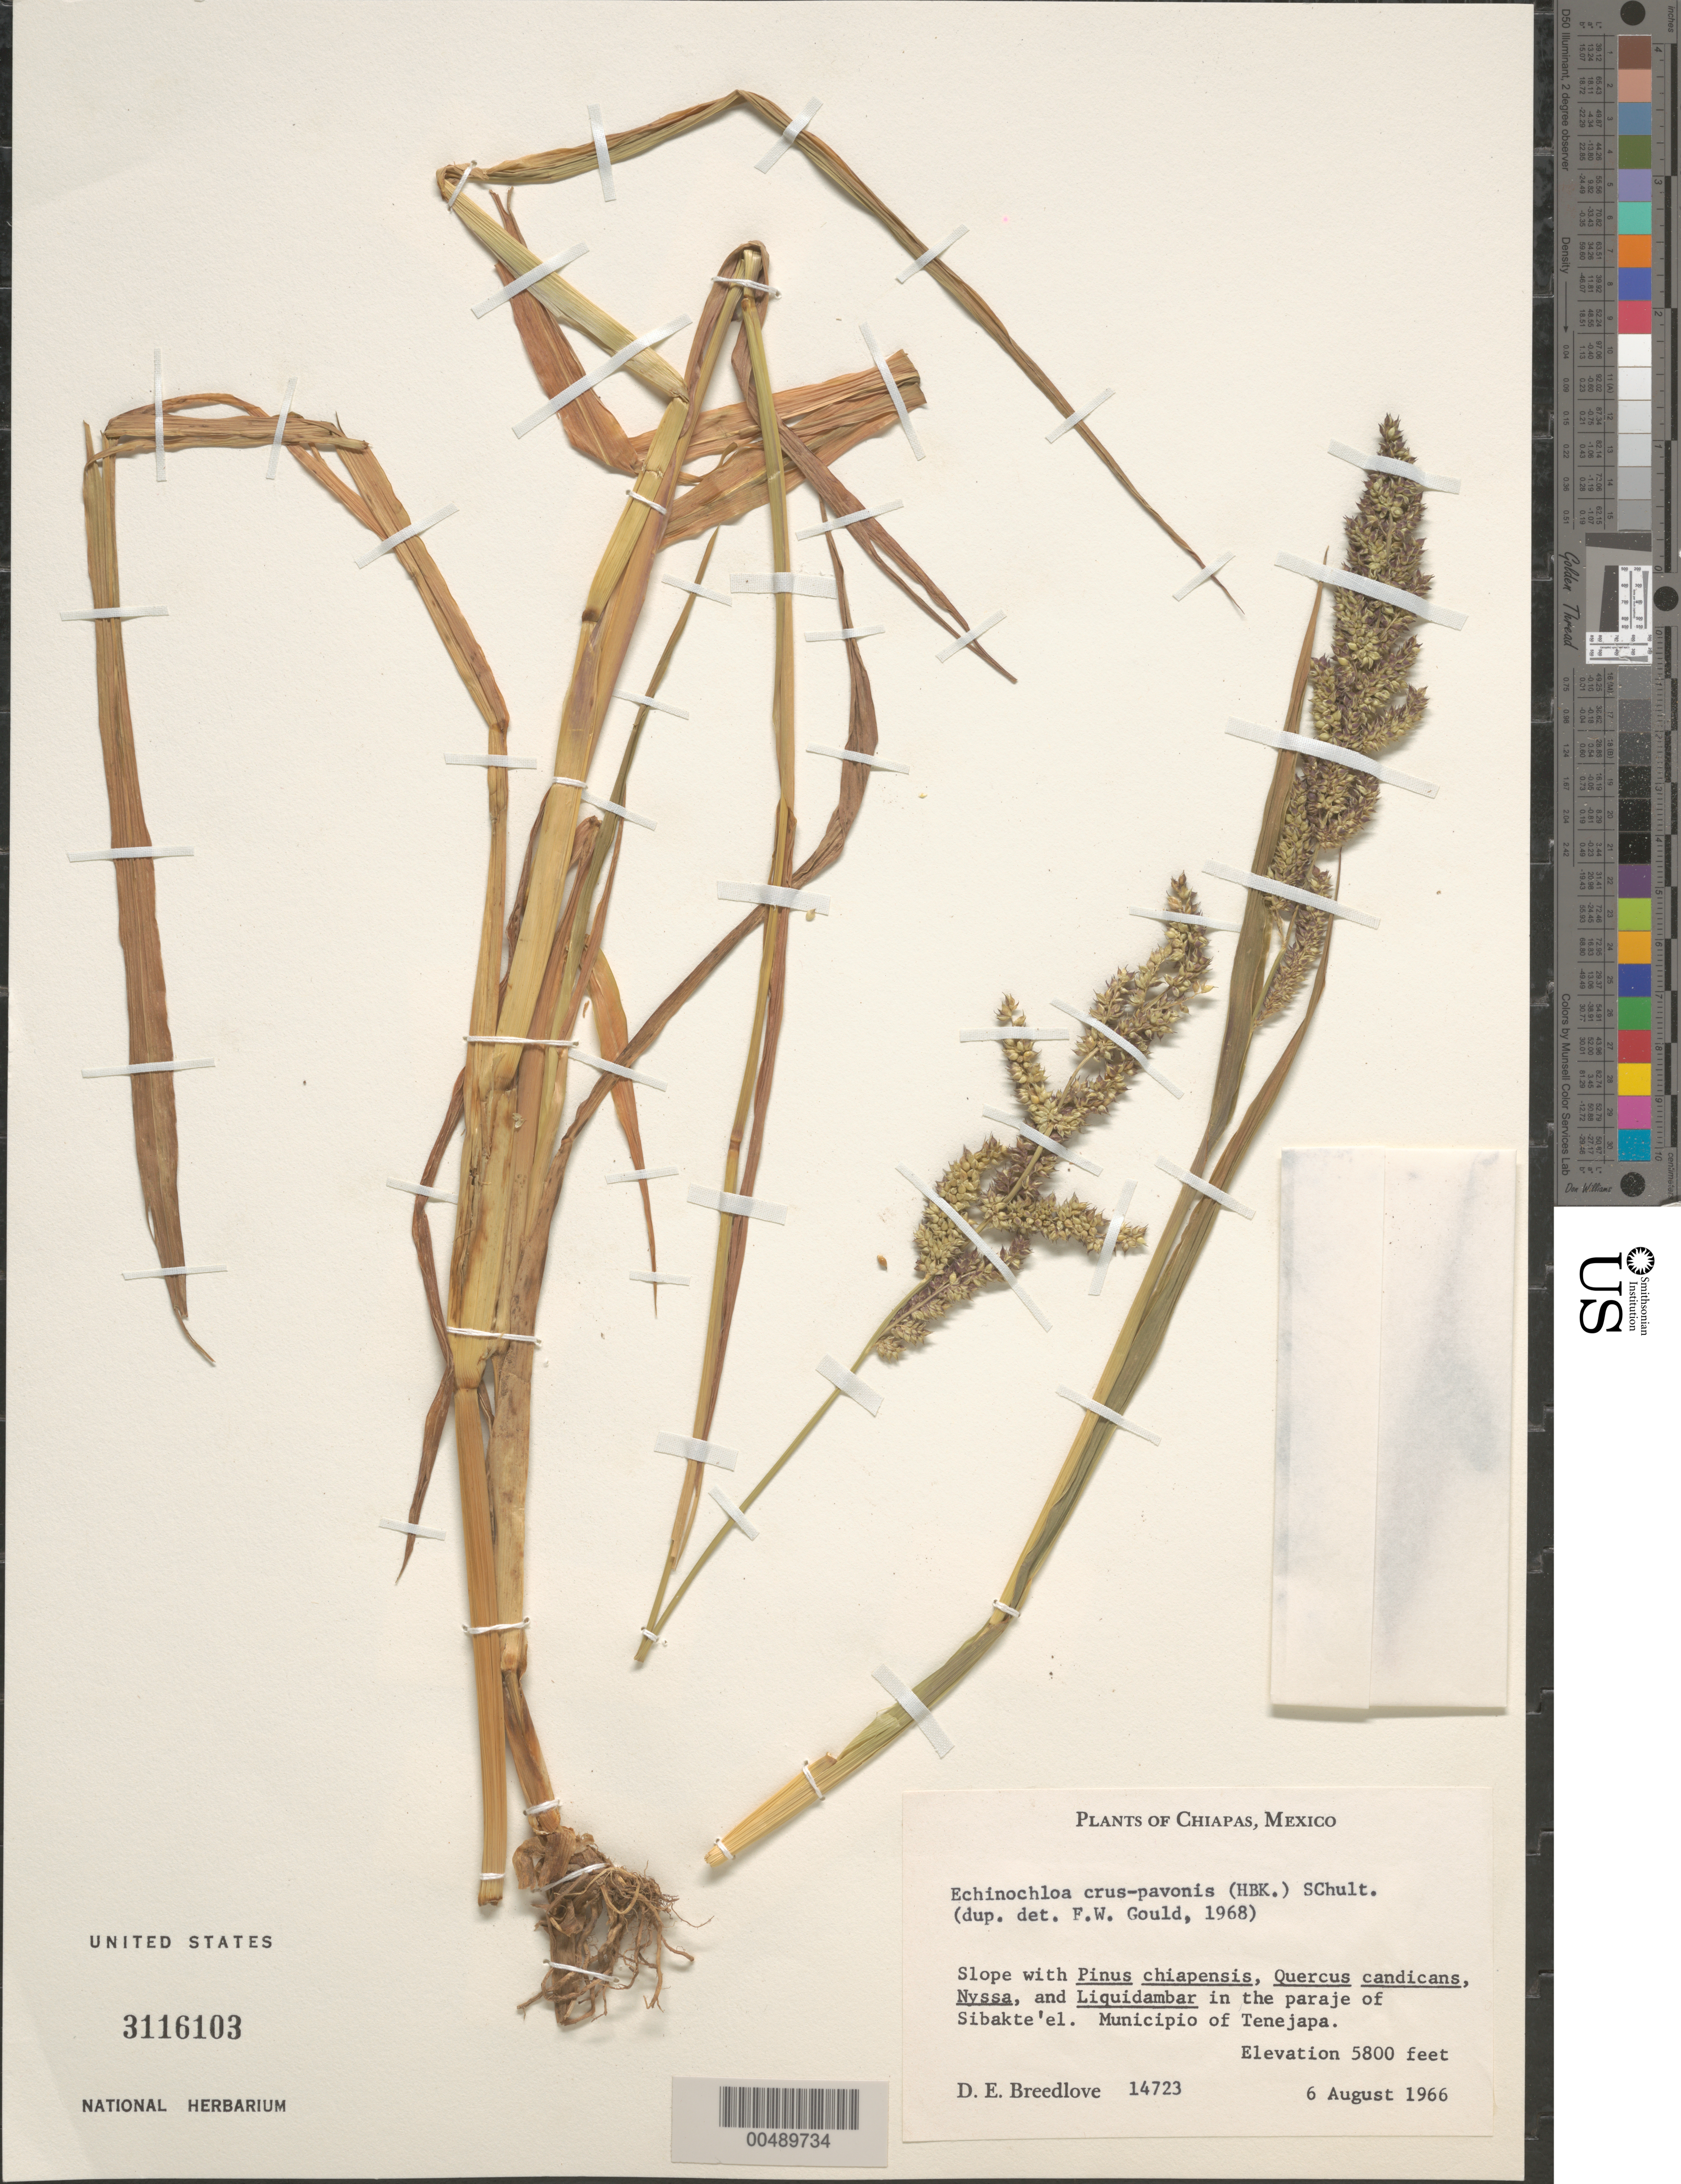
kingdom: Plantae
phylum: Tracheophyta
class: Liliopsida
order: Poales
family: Poaceae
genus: Echinochloa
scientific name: Echinochloa crus-galli var. crus-pavonis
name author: (Kunth) Hitchc.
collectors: D. E. Breedlove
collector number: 14723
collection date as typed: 6 Aug 1966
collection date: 1966-08-06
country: Mexico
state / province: Chiapas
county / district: Tenejapa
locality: In the paraje of Sibakte'el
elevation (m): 1768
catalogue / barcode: US 3116103